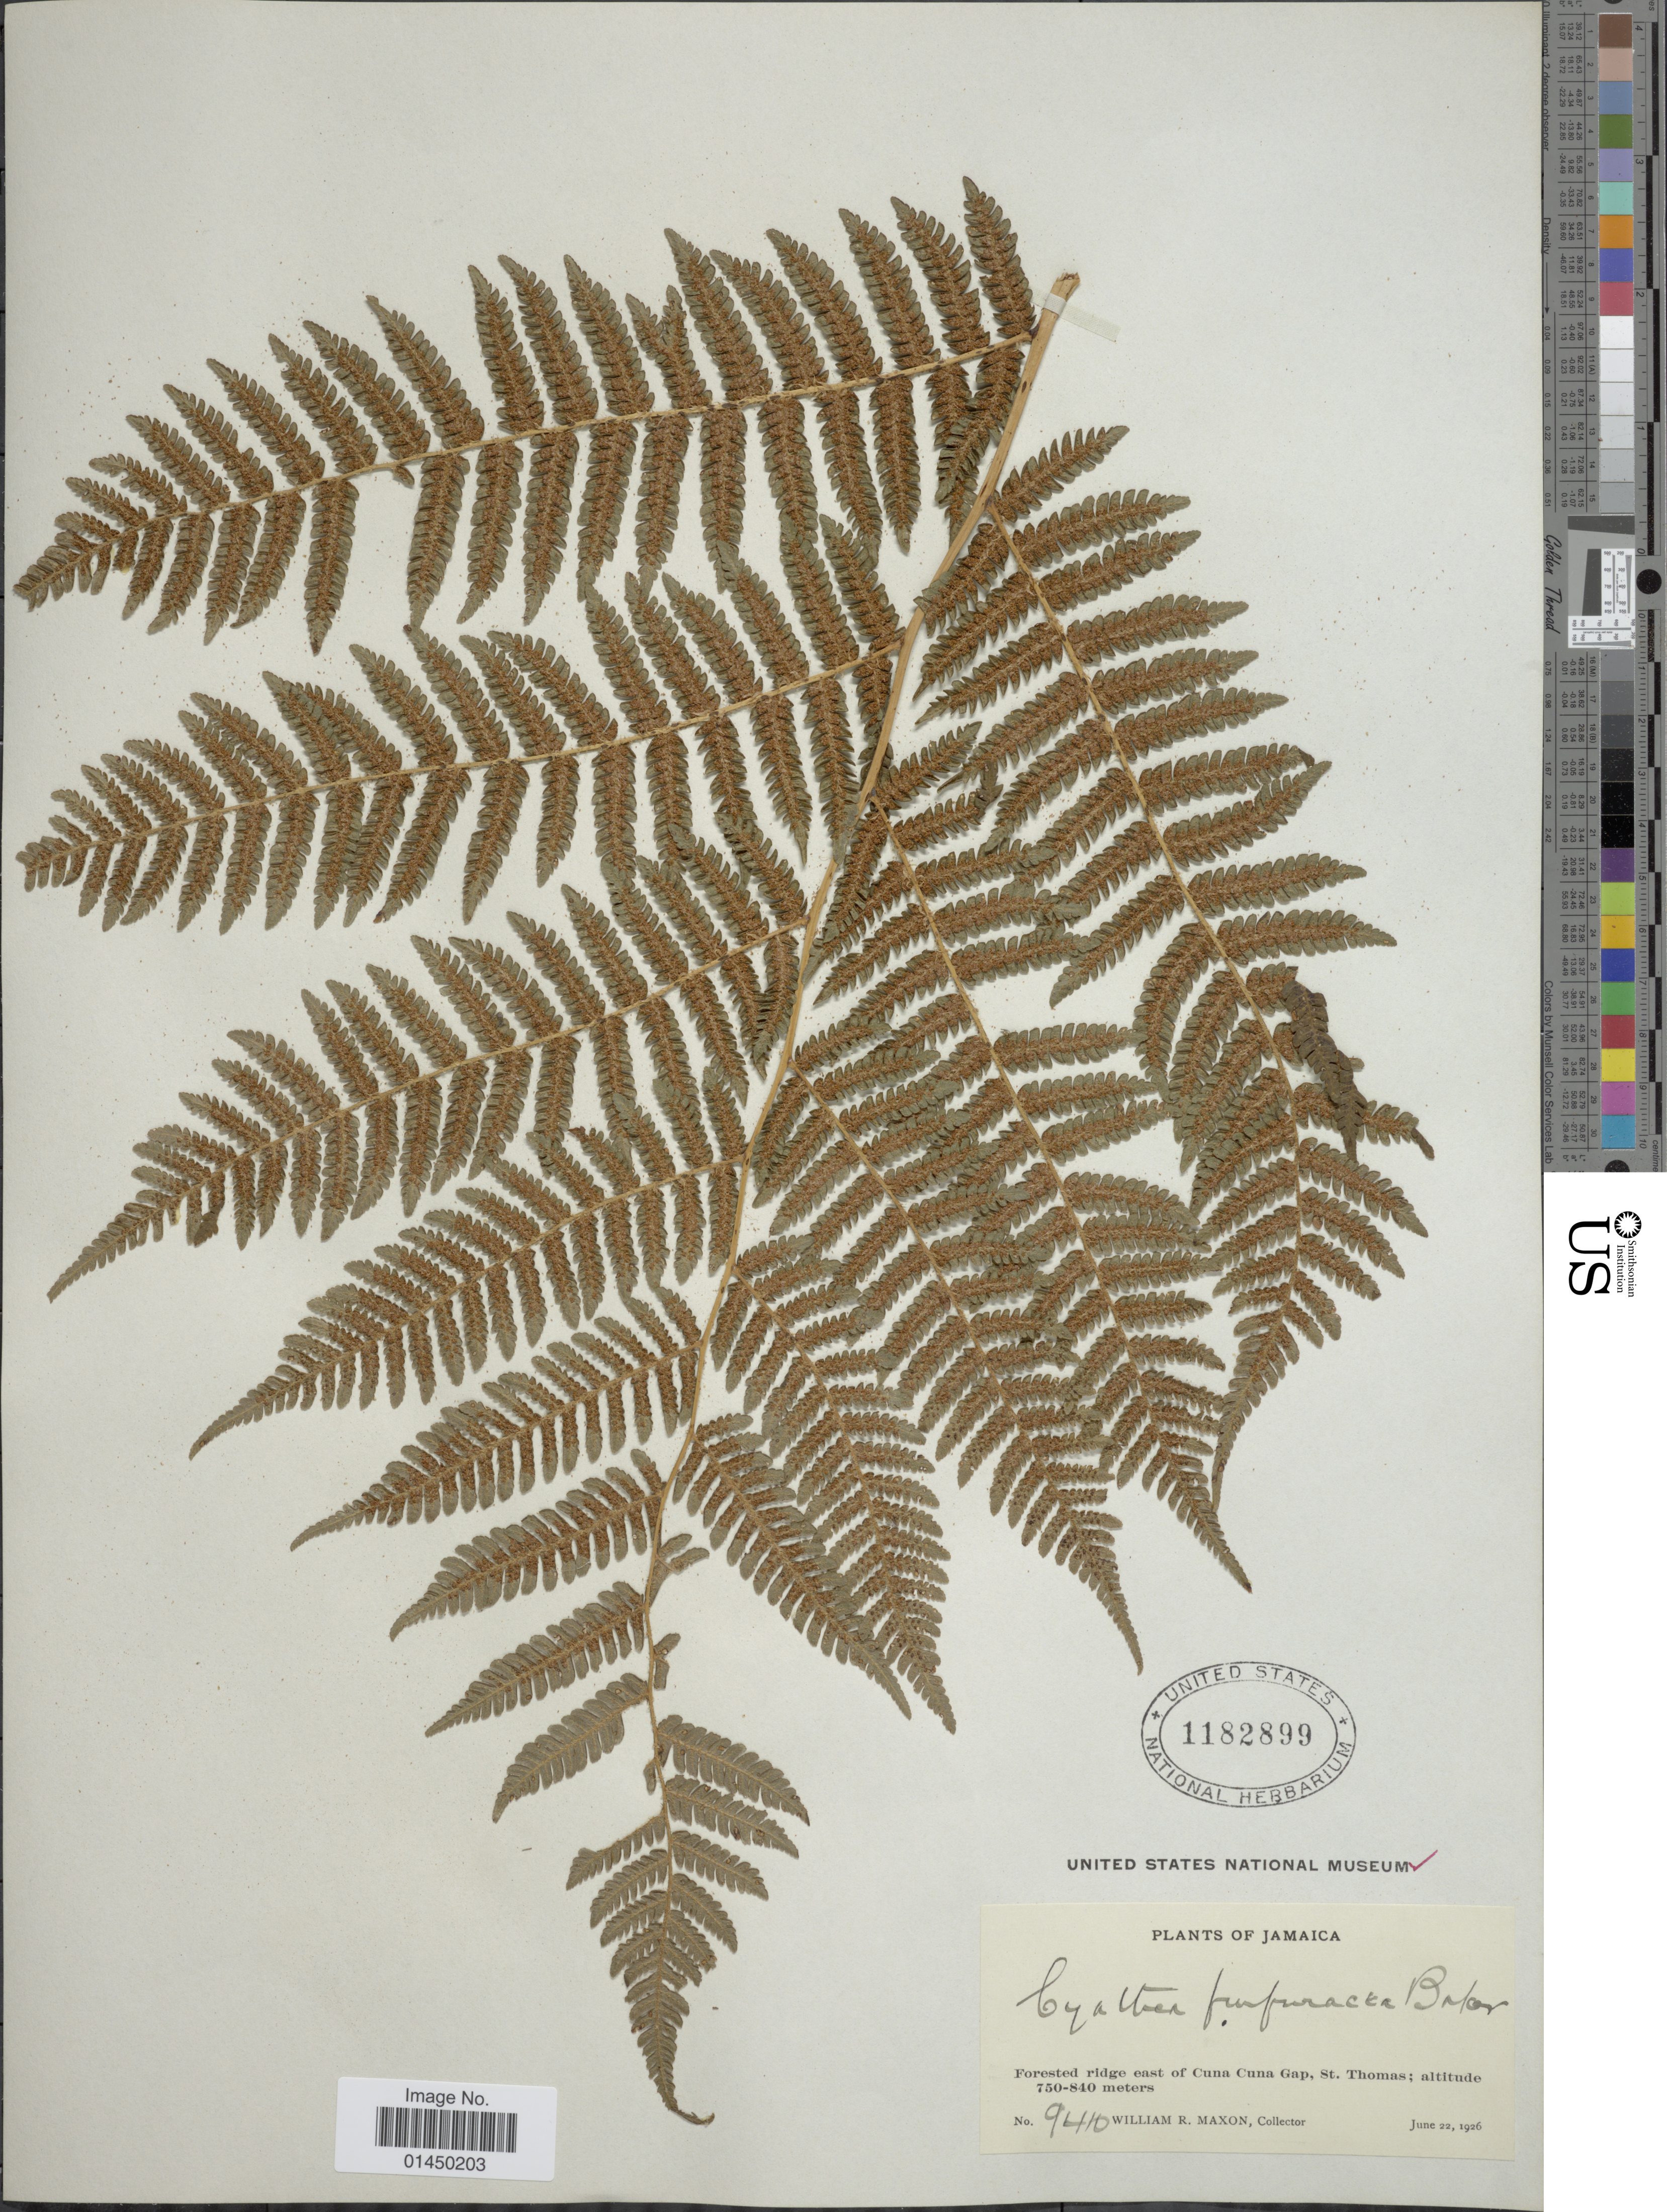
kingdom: Plantae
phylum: Tracheophyta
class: Polypodiopsida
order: Cyatheales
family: Cyatheaceae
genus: Cyathea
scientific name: Cyathea furfuracea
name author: Christ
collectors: W. R. Maxon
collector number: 9410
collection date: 1926-06-22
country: Jamaica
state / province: Saint Thomas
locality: Forested ridge east of Cuna Cuna Gap, St. Thomas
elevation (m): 750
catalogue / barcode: US 1182899